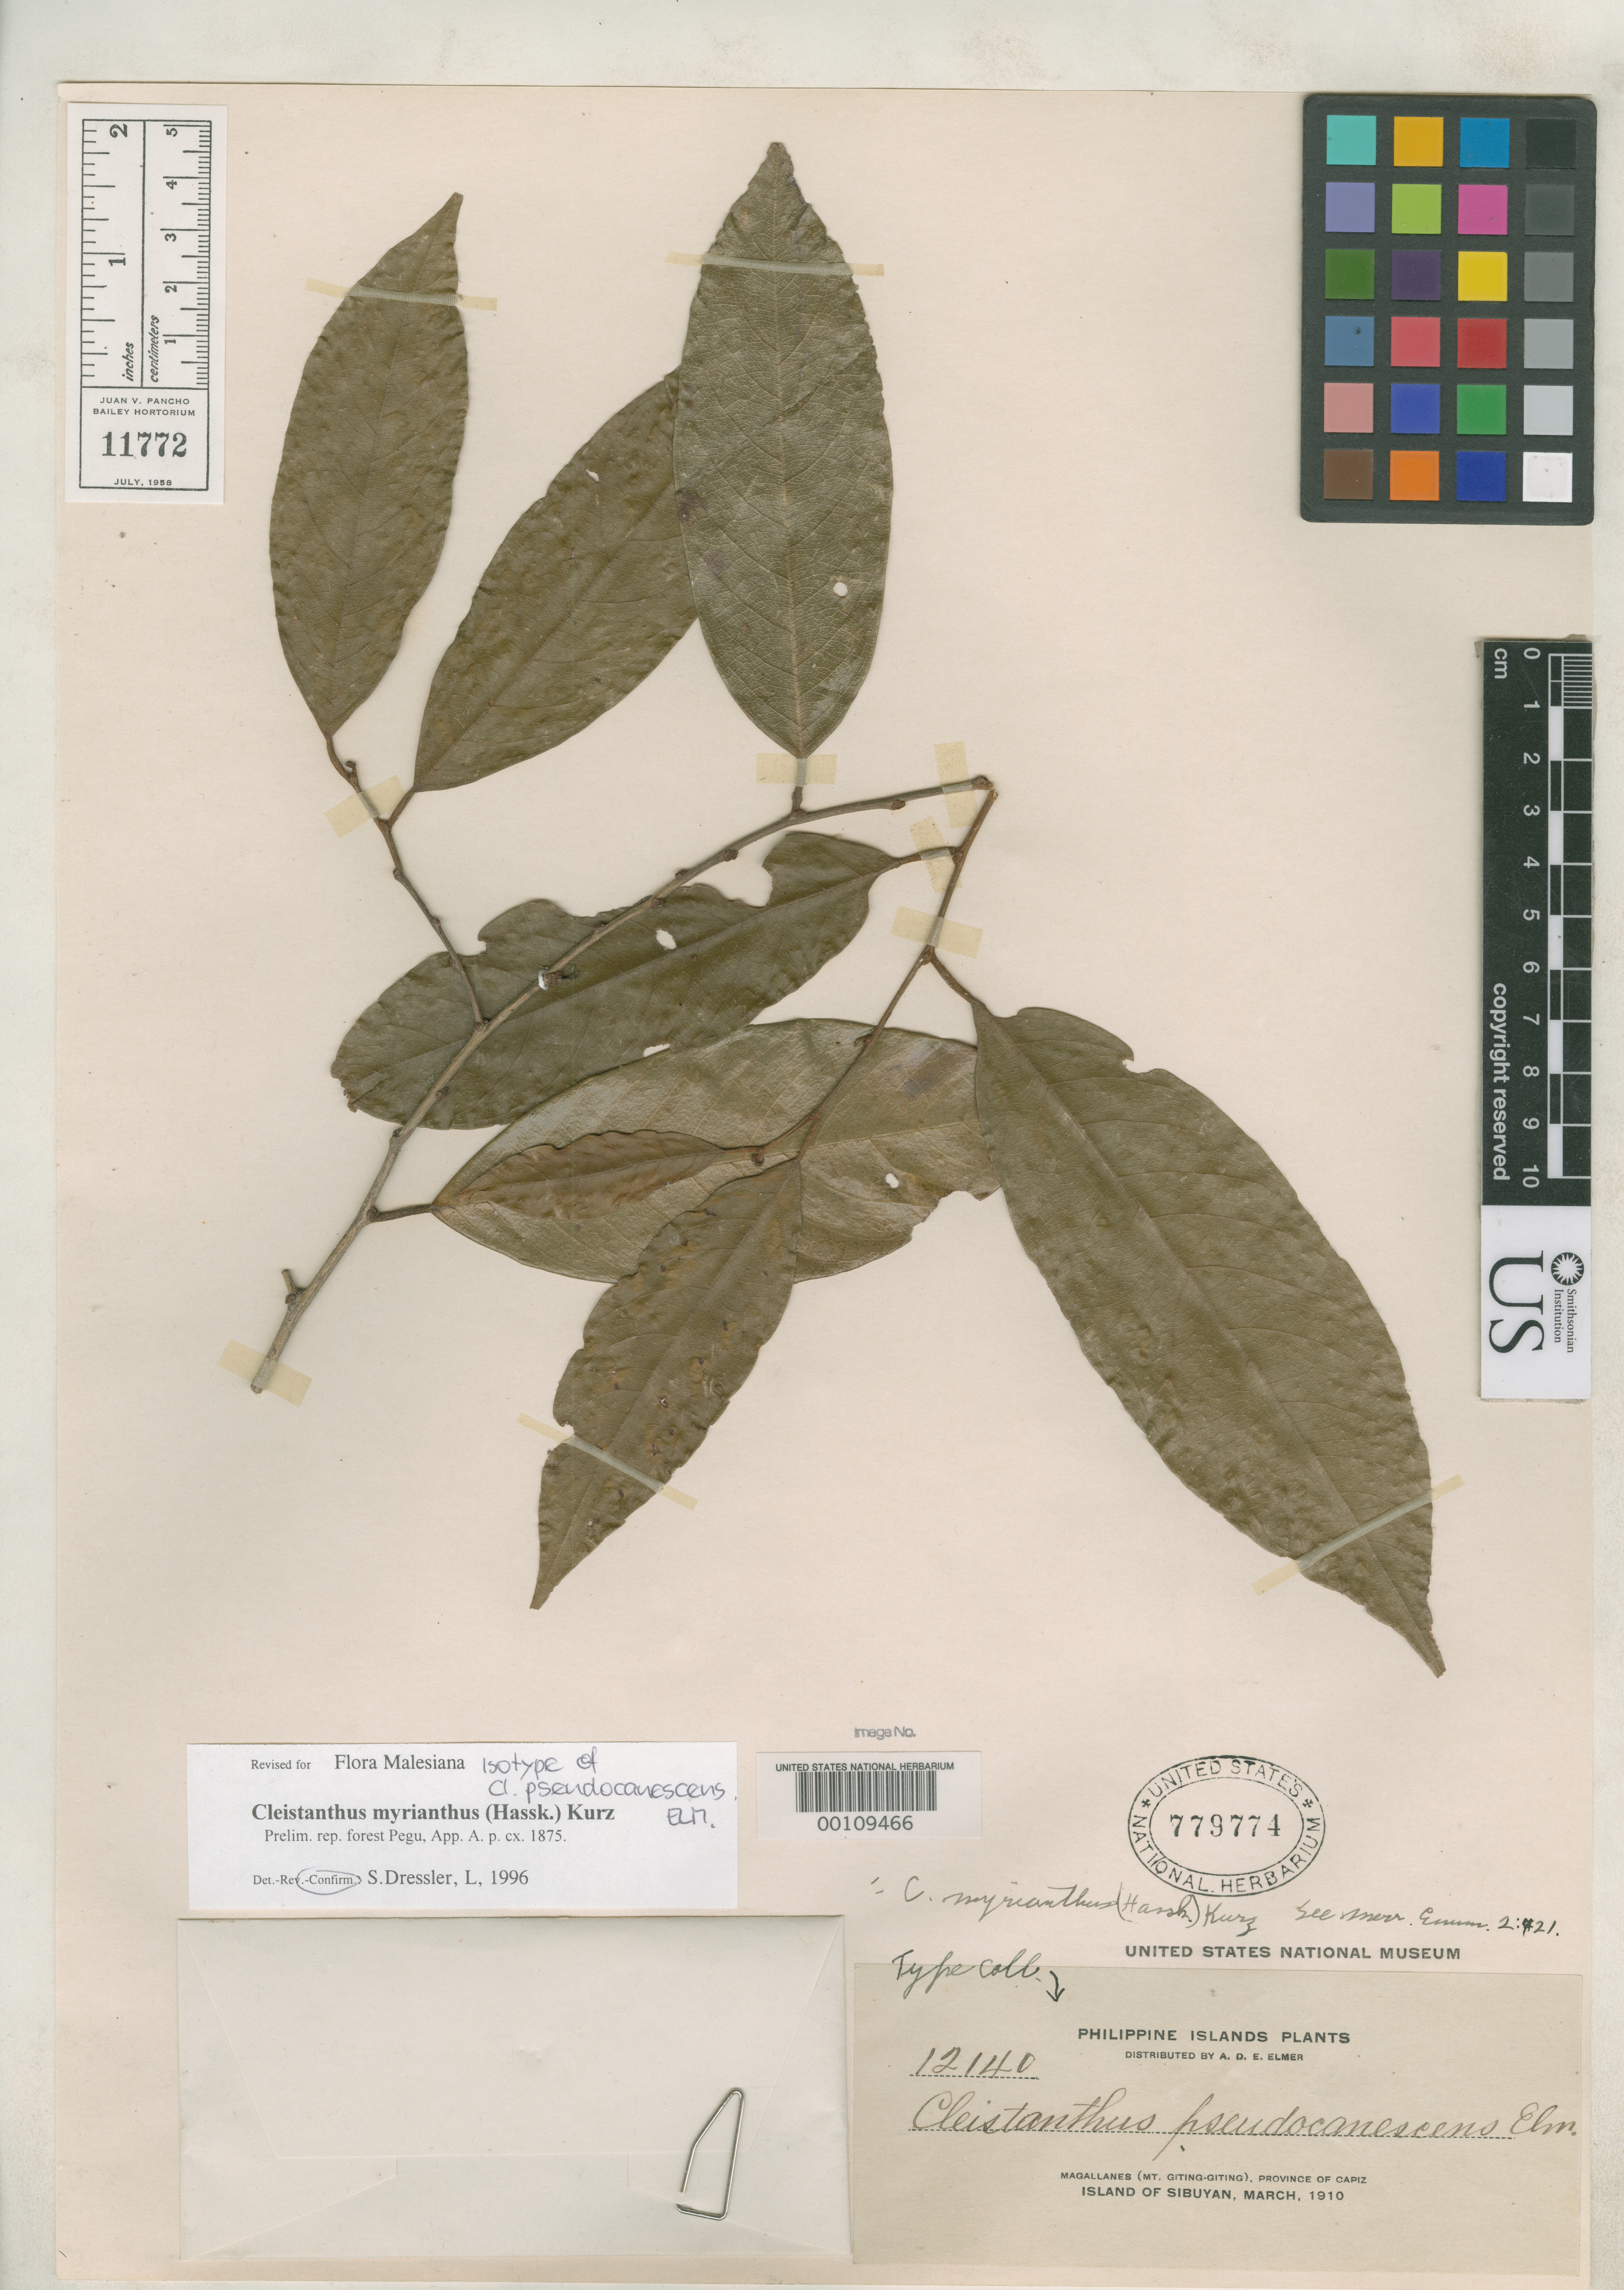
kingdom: Plantae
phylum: Tracheophyta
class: Magnoliopsida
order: Malpighiales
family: Phyllanthaceae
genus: Cleistanthus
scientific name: Cleistanthus pseudocanescens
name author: Elmer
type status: Isolectotype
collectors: A. D. E. Elmer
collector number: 12140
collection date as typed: May 1910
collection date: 1910-05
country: Philippines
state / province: Mimaropa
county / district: Romblon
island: Sibuyan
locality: Magallanes, Mt. Giting-Giting.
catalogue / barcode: US 779774